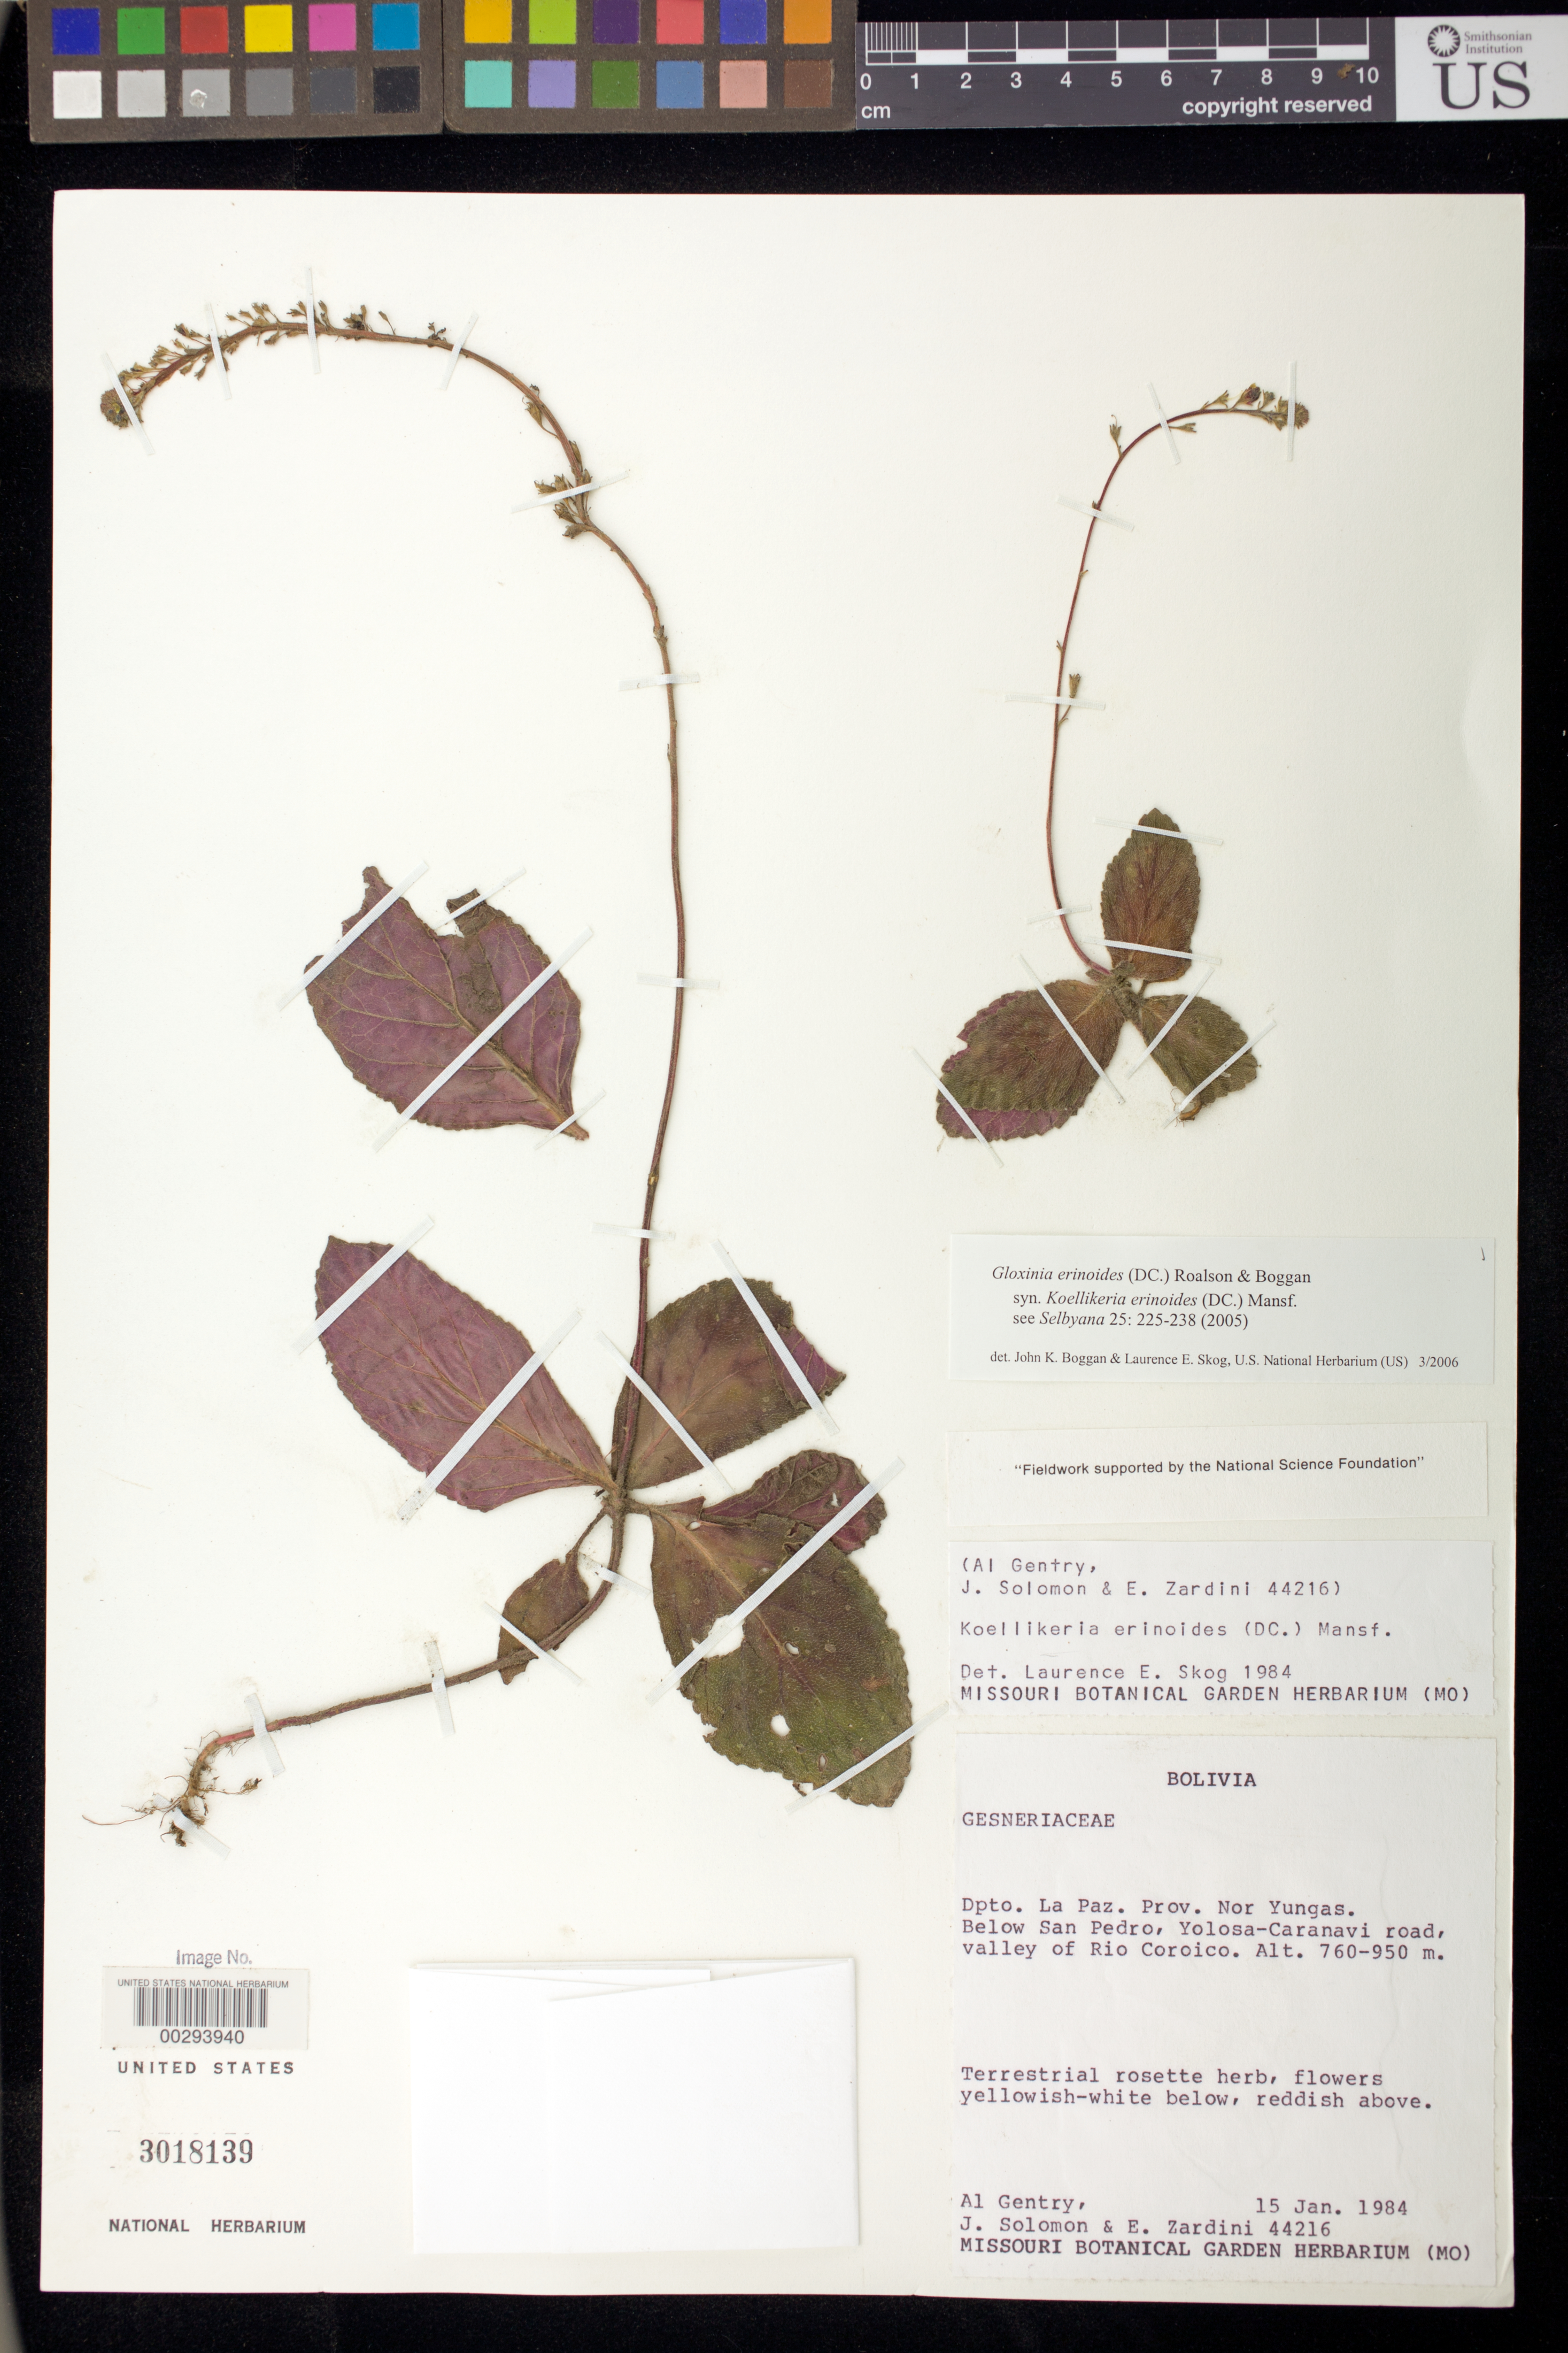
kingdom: Plantae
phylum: Tracheophyta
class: Magnoliopsida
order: Lamiales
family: Gesneriaceae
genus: Gloxinia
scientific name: Gloxinia erinoides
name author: (DC.) Roalson & Boggan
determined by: Boggan, J. K.; Skog, L. E.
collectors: A. H. Gentry, J. C. Solomon & E. M. Zardini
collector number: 44216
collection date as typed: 15 Jan 1984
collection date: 1984-01-15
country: Bolivia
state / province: La Paz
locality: Prov. Nor Yungas, below San Pedro, Yolosa-Caranavi road, valley of Rio Coroico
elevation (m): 760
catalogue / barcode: US 3018139